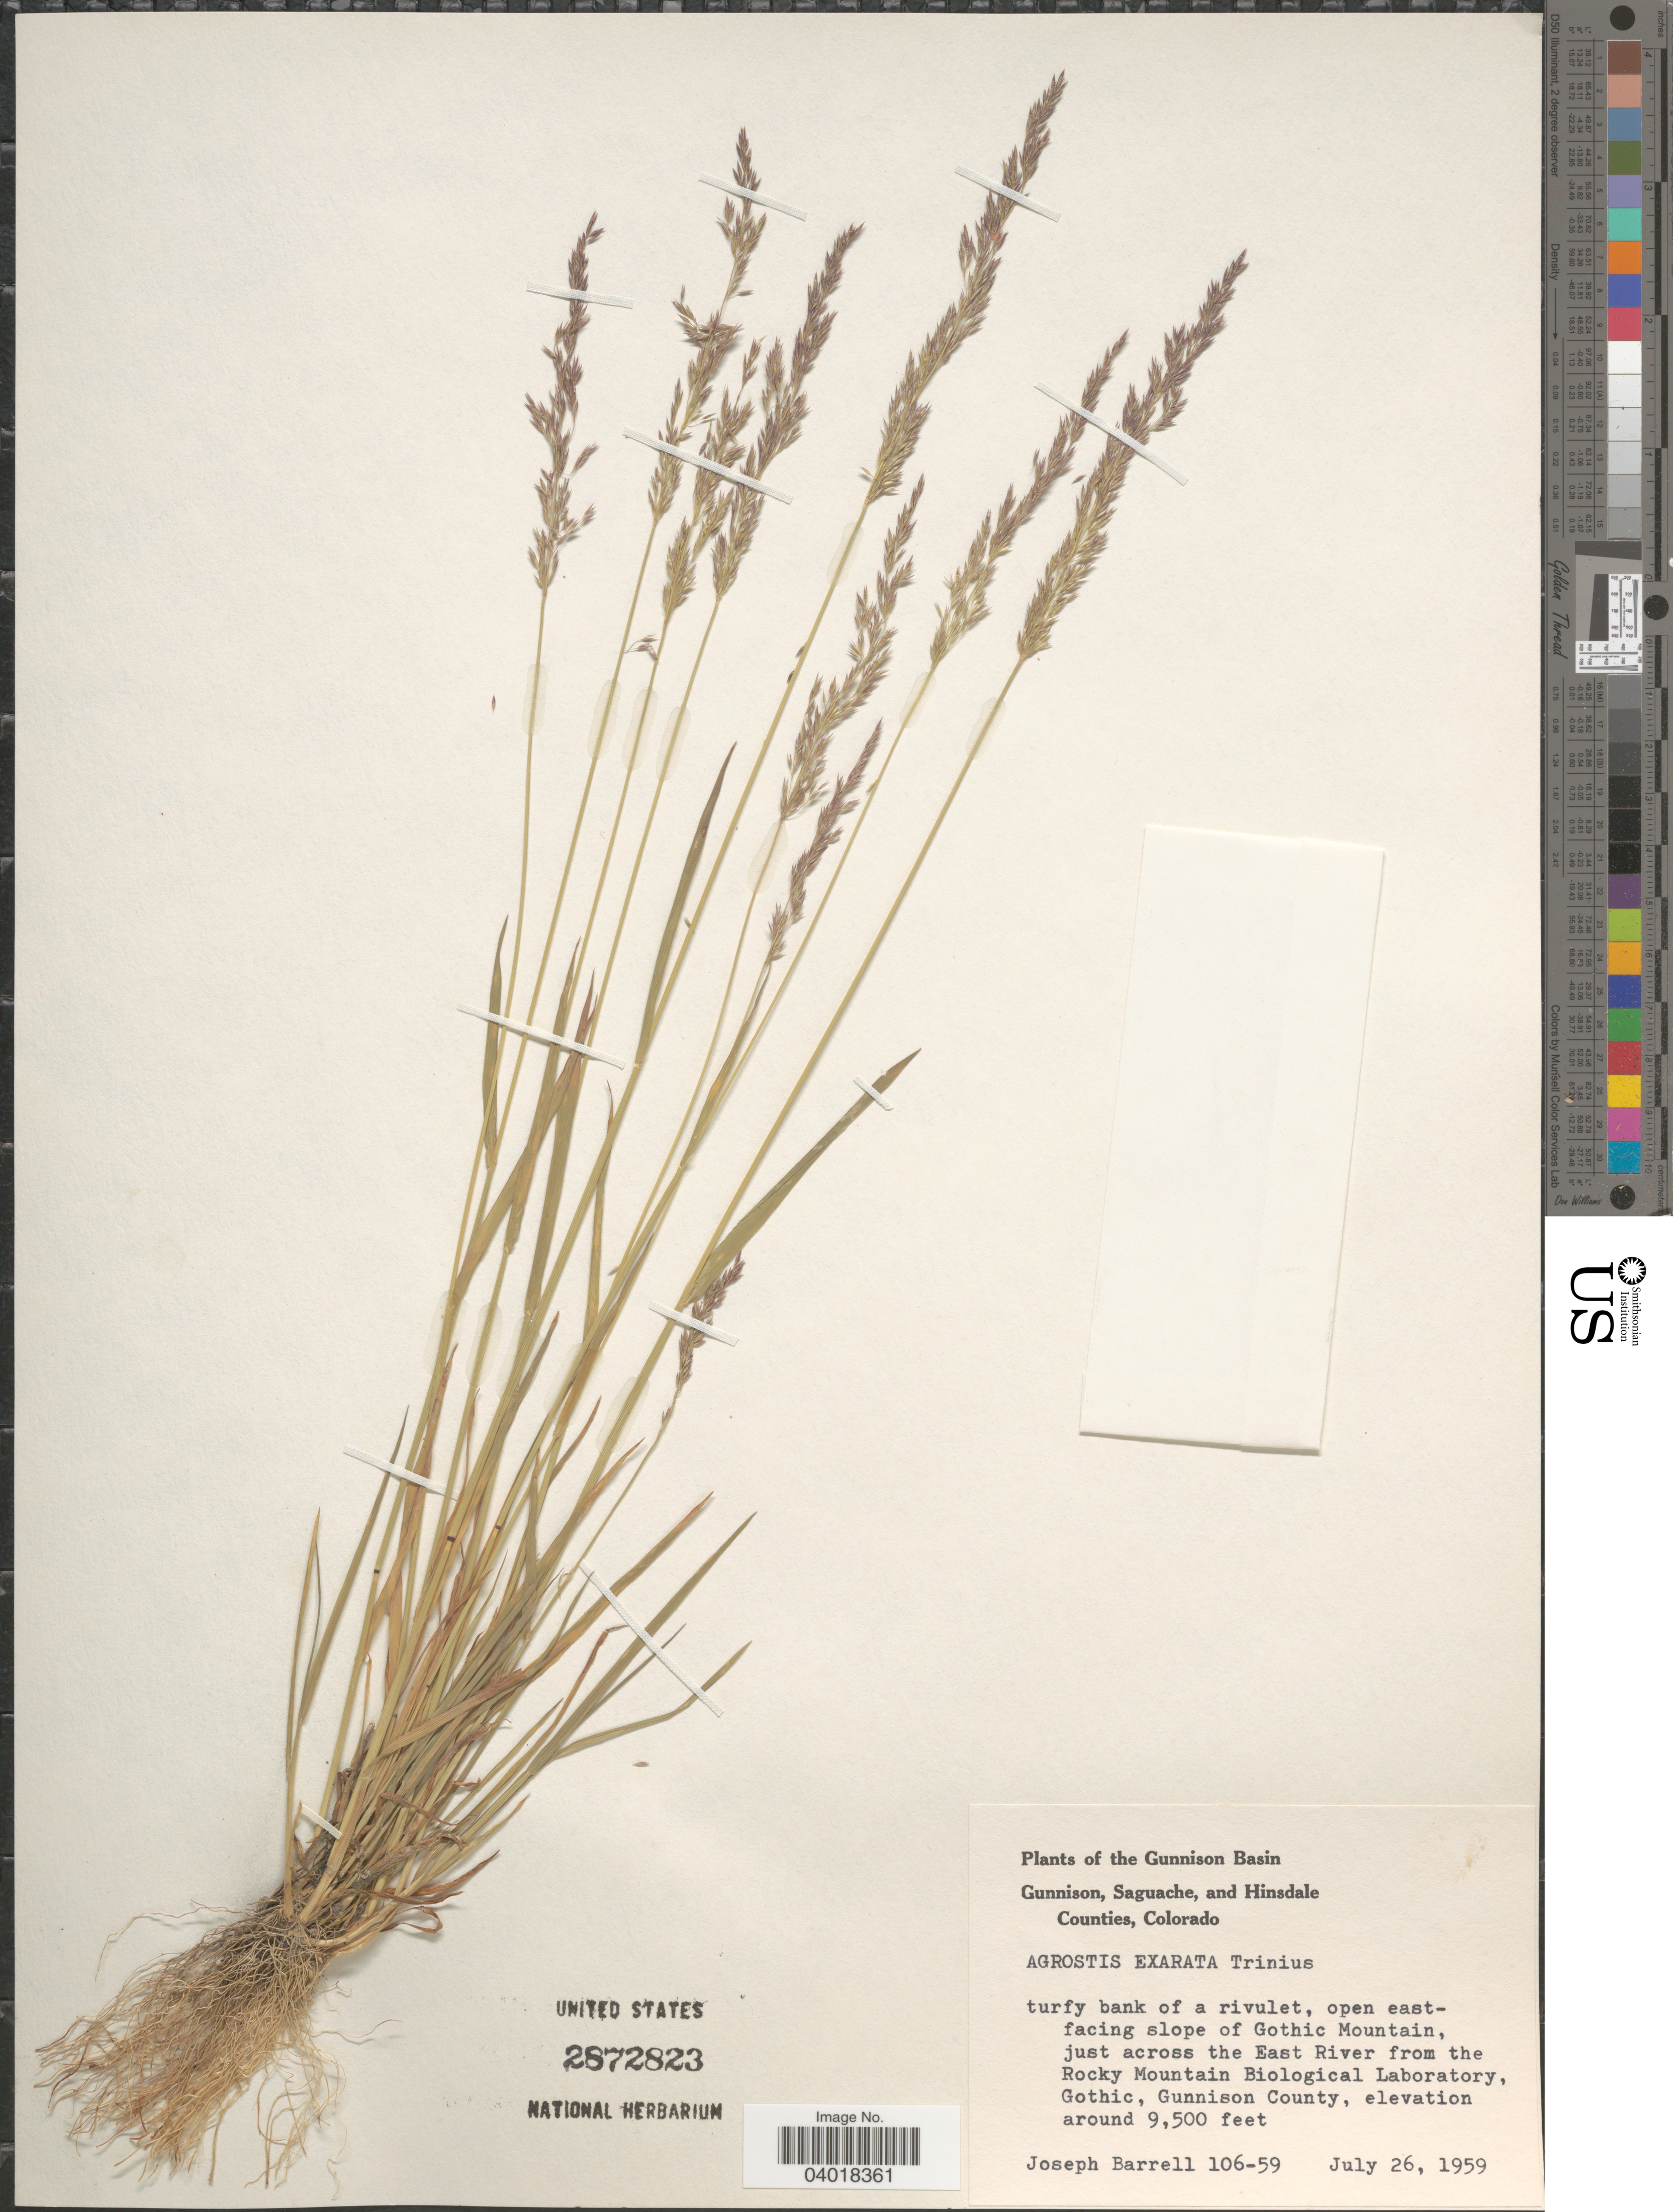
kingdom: Plantae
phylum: Tracheophyta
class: Liliopsida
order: Poales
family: Poaceae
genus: Agrostis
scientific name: Agrostis exarata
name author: Trin.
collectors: J. Barrell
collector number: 106-59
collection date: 1959-07-26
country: United States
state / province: Colorado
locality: The Gunnison Basin. Open east-facing slope of Gothic Mountain, just across the East River from the Rocky Mountain Biological Laboratory, Gothic, Gunnison County.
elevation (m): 2896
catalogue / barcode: US 2872823